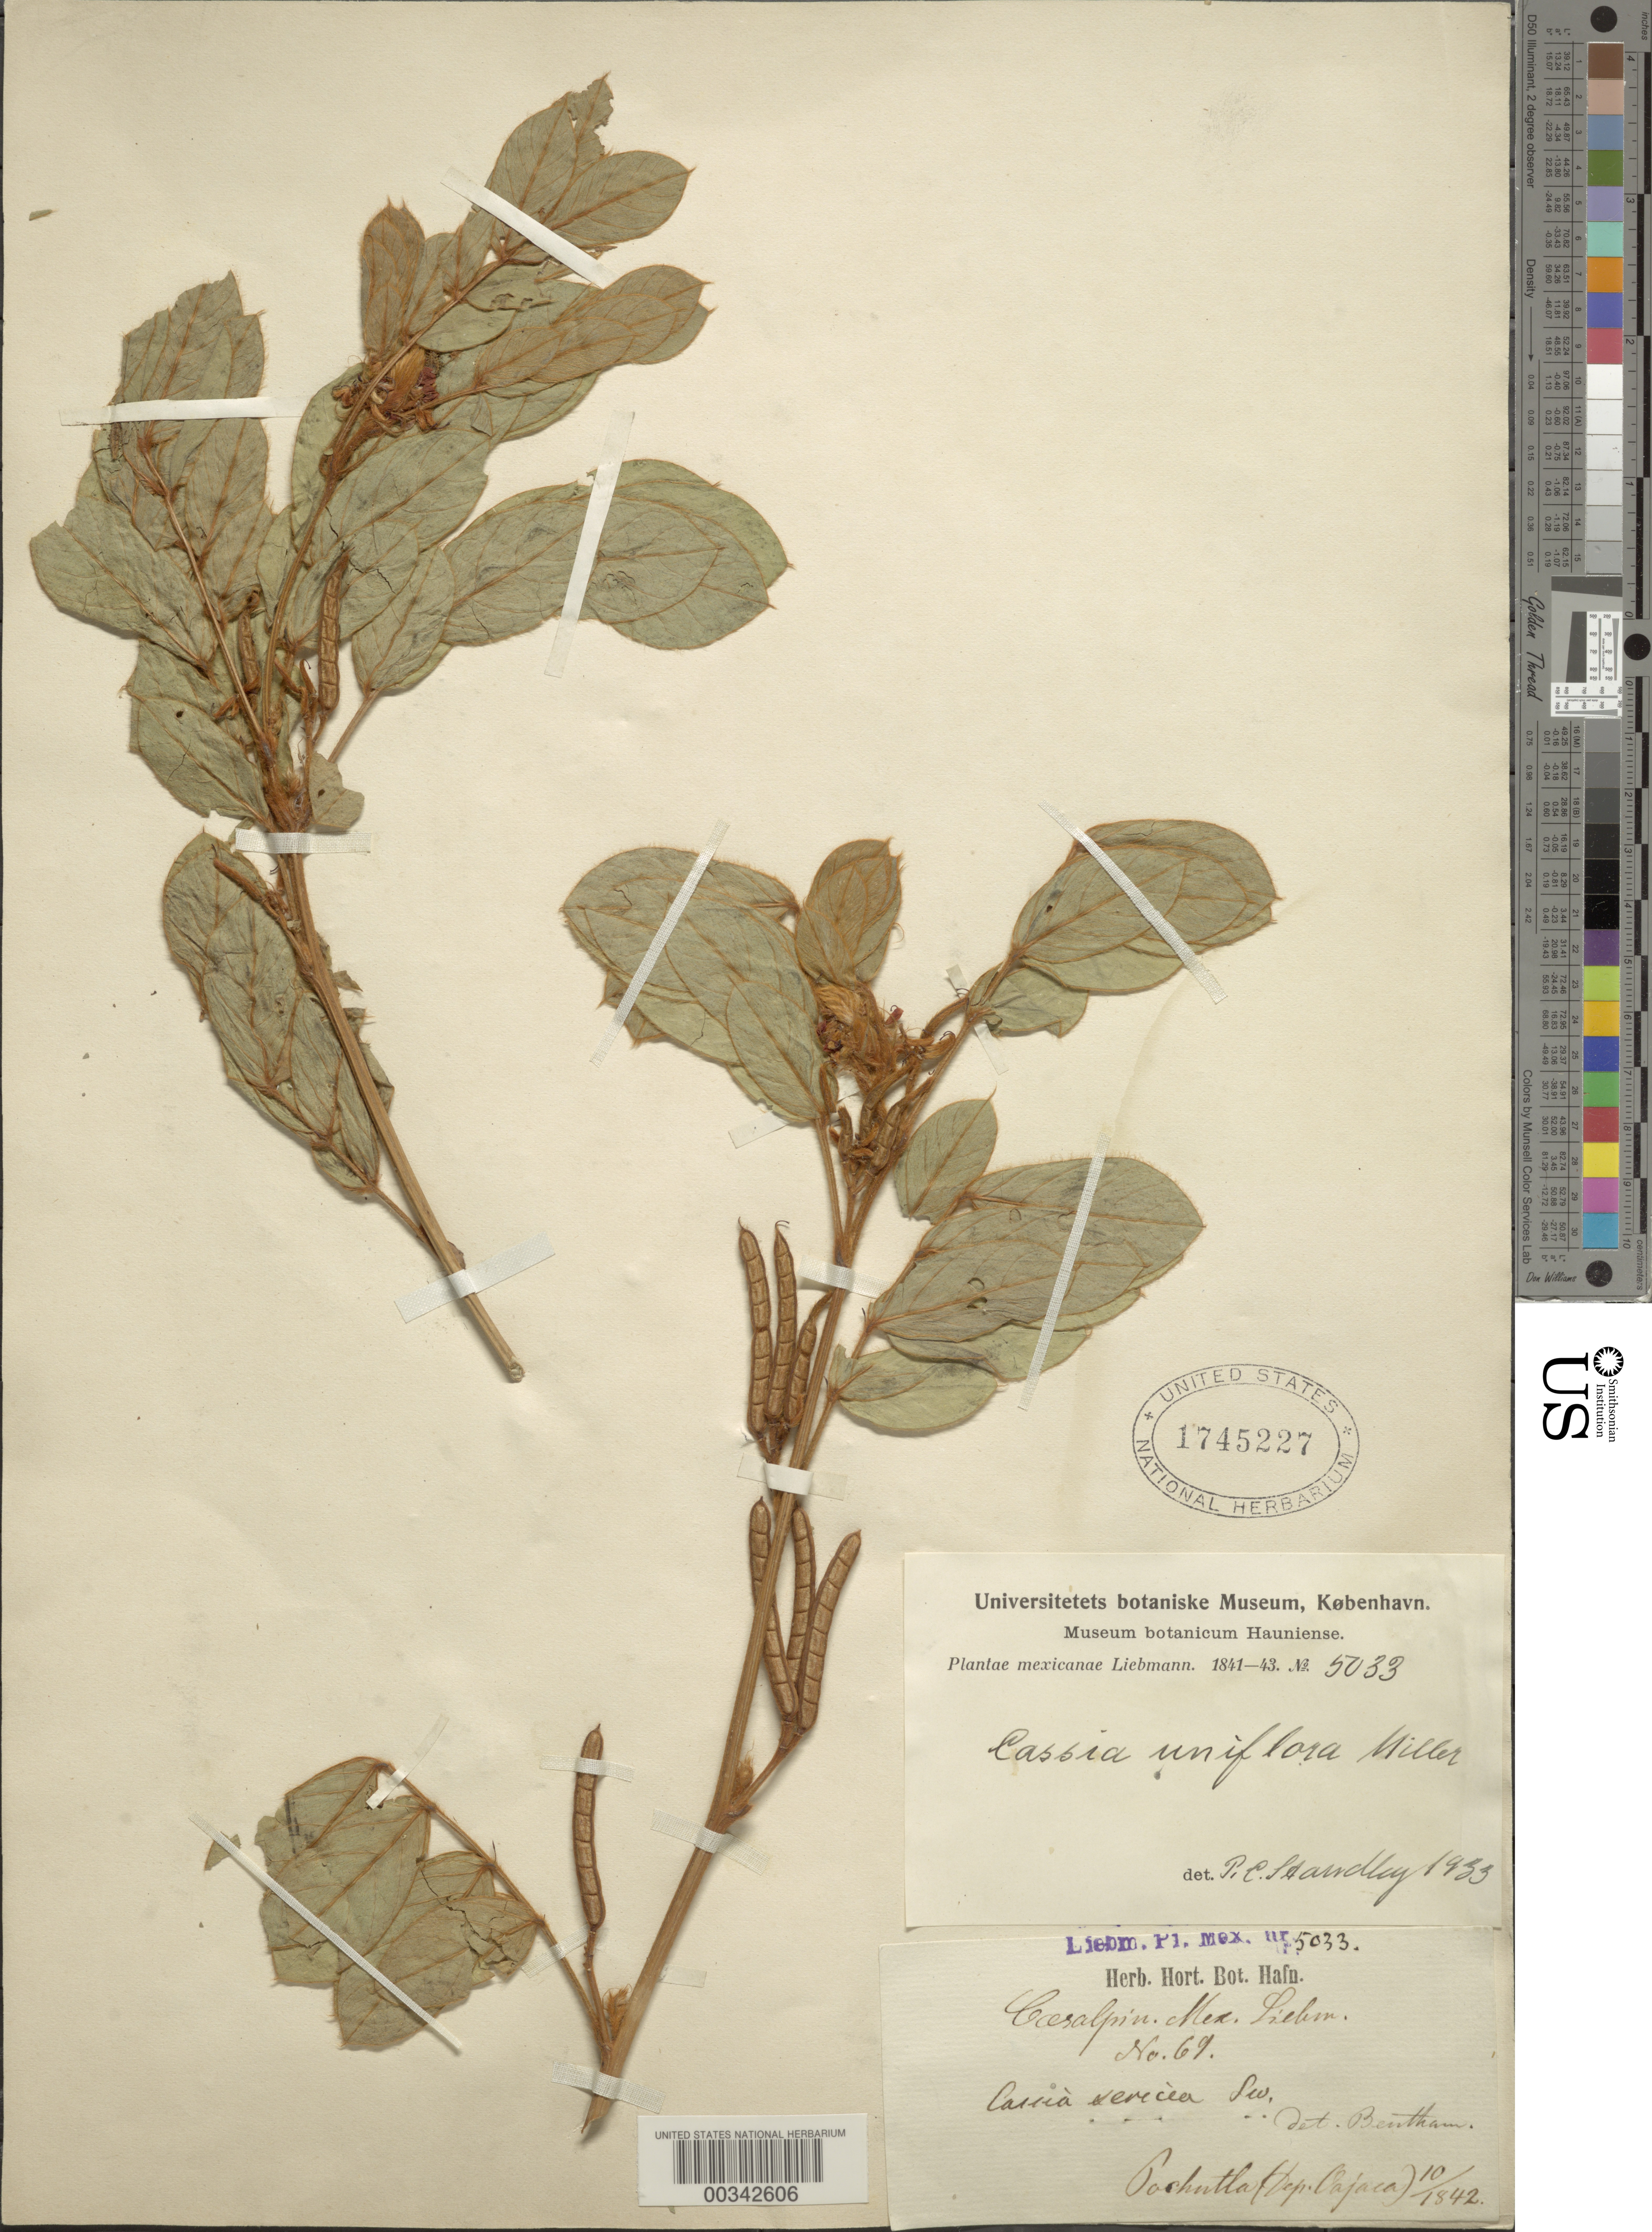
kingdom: Plantae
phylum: Tracheophyta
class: Magnoliopsida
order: Fabales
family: Fabaceae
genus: Senna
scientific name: Senna uniflora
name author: (Mill.) H.S. Irwin & Barneby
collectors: F. M. Liebmann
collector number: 69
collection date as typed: Oct 1842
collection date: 1842-10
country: Mexico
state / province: Oaxaca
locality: Pochutla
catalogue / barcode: US 1745227